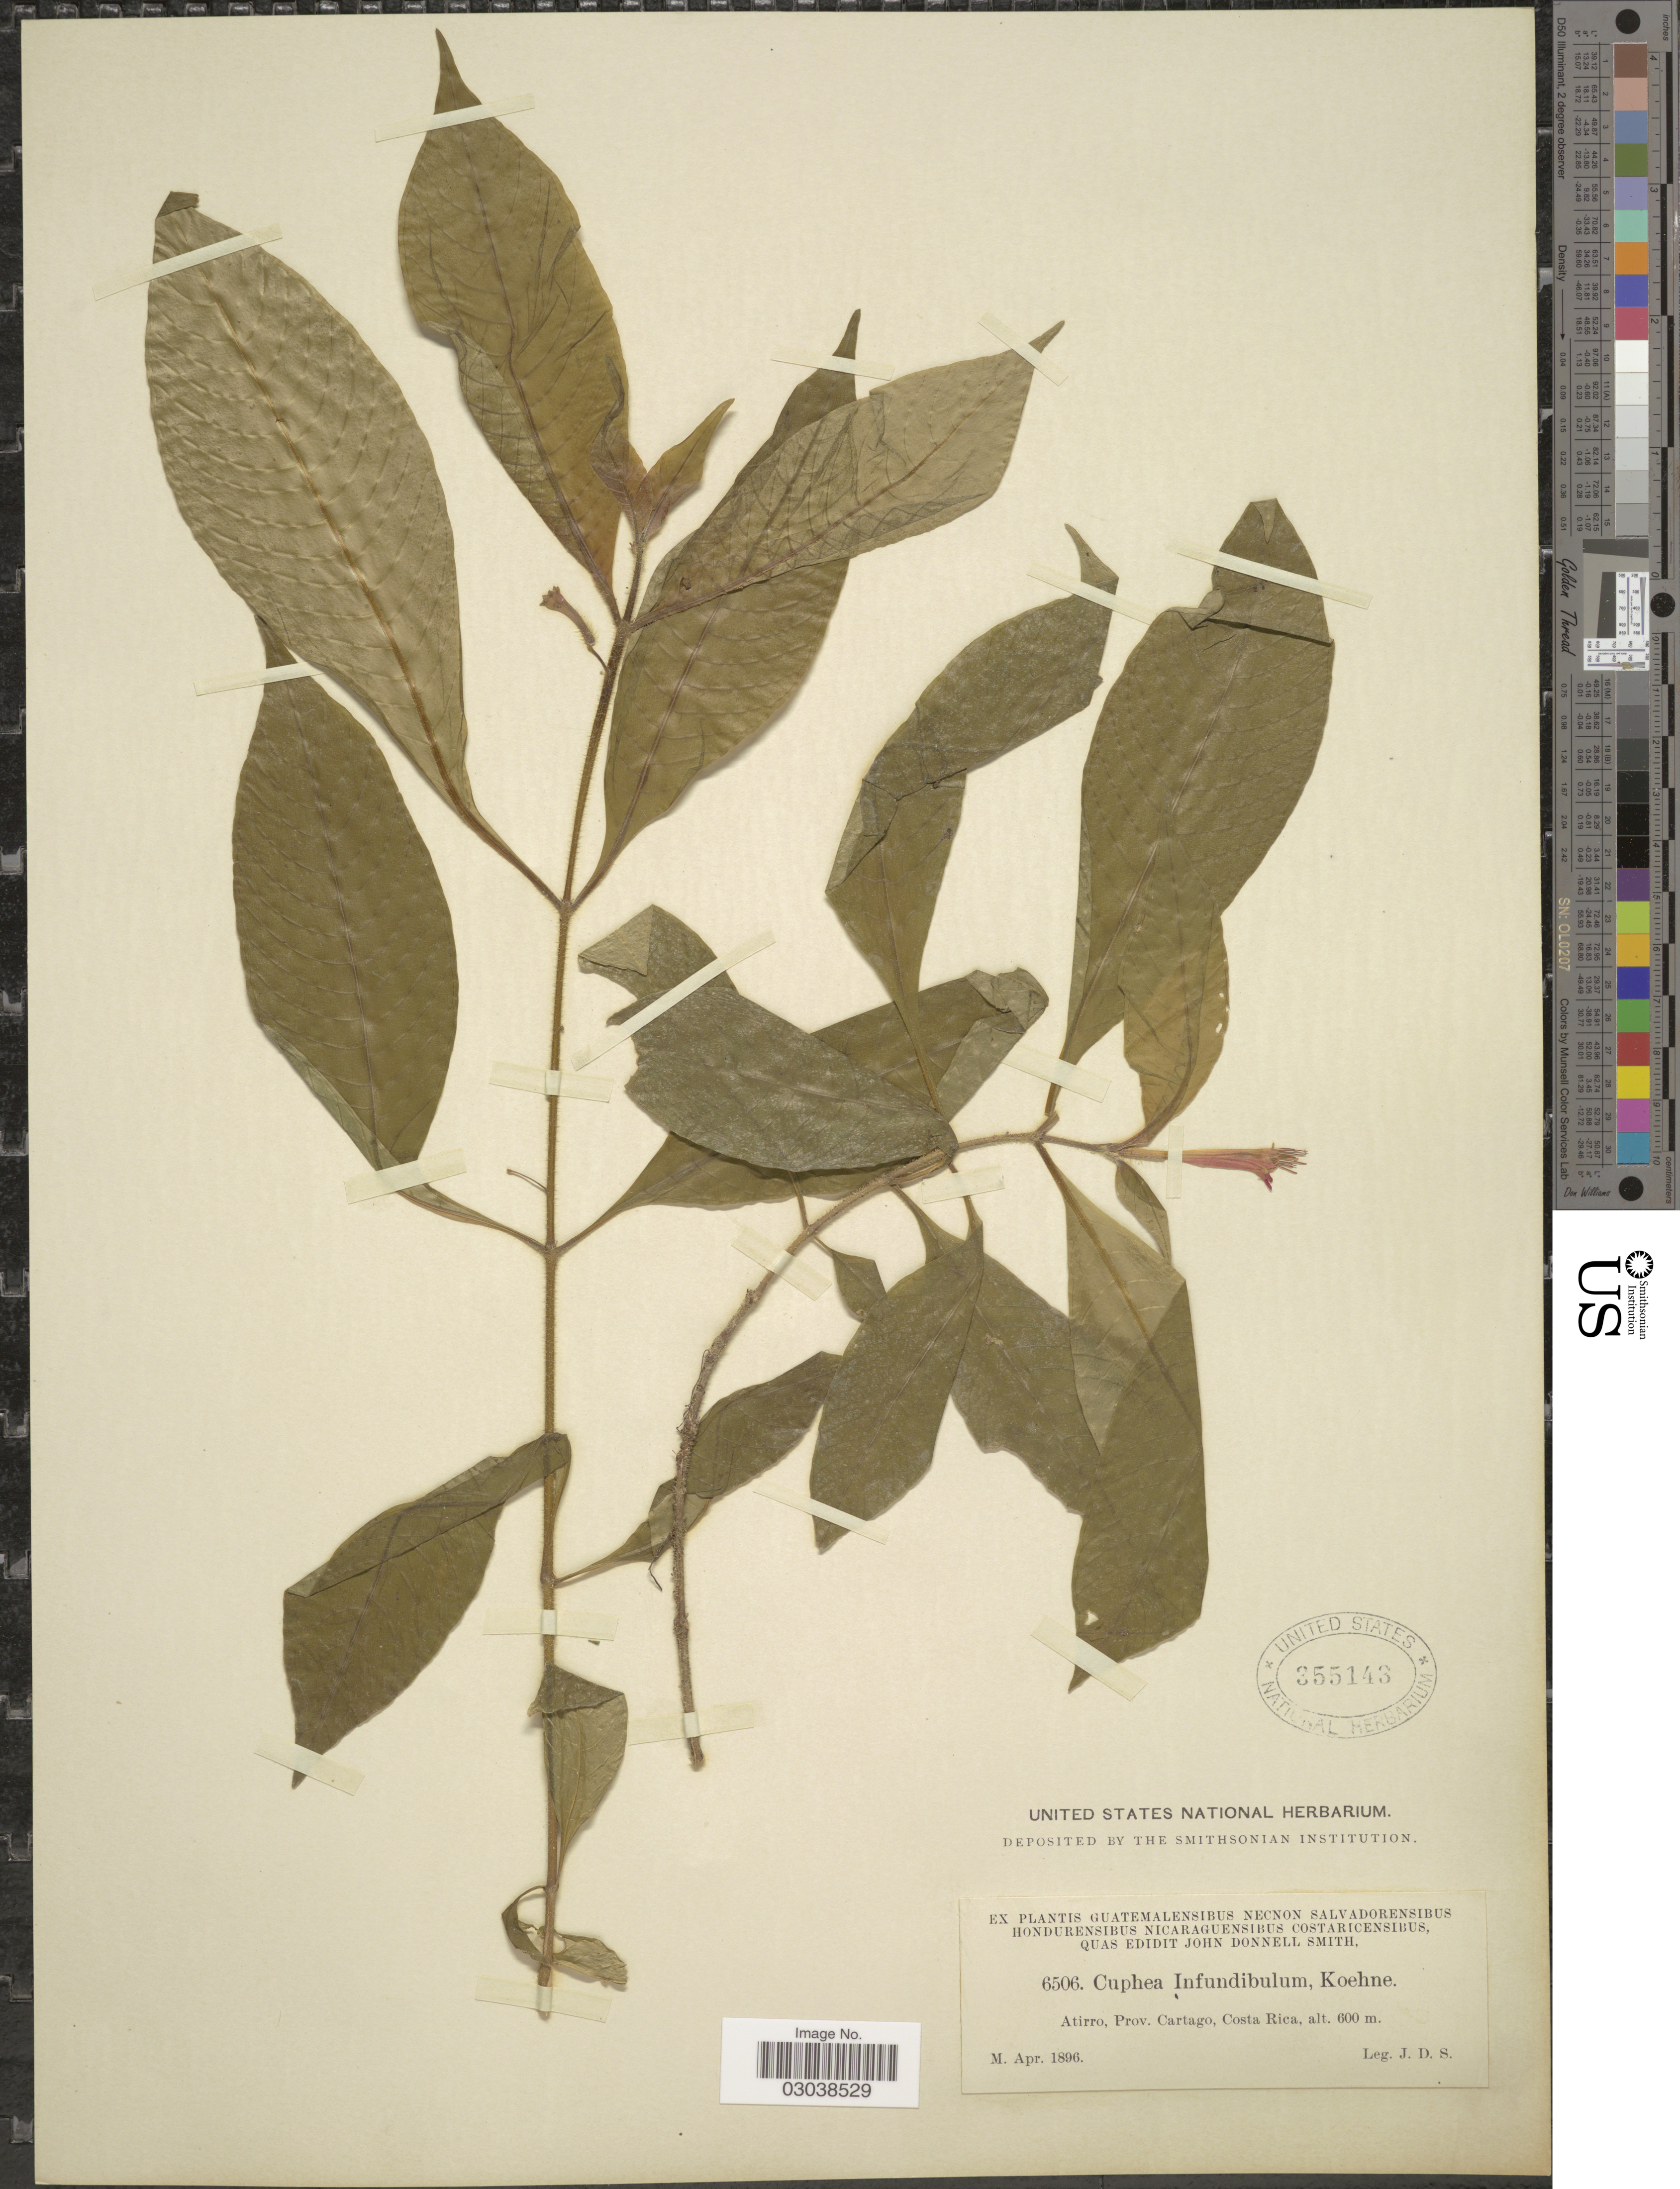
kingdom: Plantae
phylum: Tracheophyta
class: Magnoliopsida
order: Myrtales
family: Lythraceae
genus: Cuphea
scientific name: Cuphea infundibulum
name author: Koehne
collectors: J. Donnell Smith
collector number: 6506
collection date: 1896-04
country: Costa Rica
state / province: Cartago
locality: Atirro, Prov. Cartago.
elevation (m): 600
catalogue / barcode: US 355143